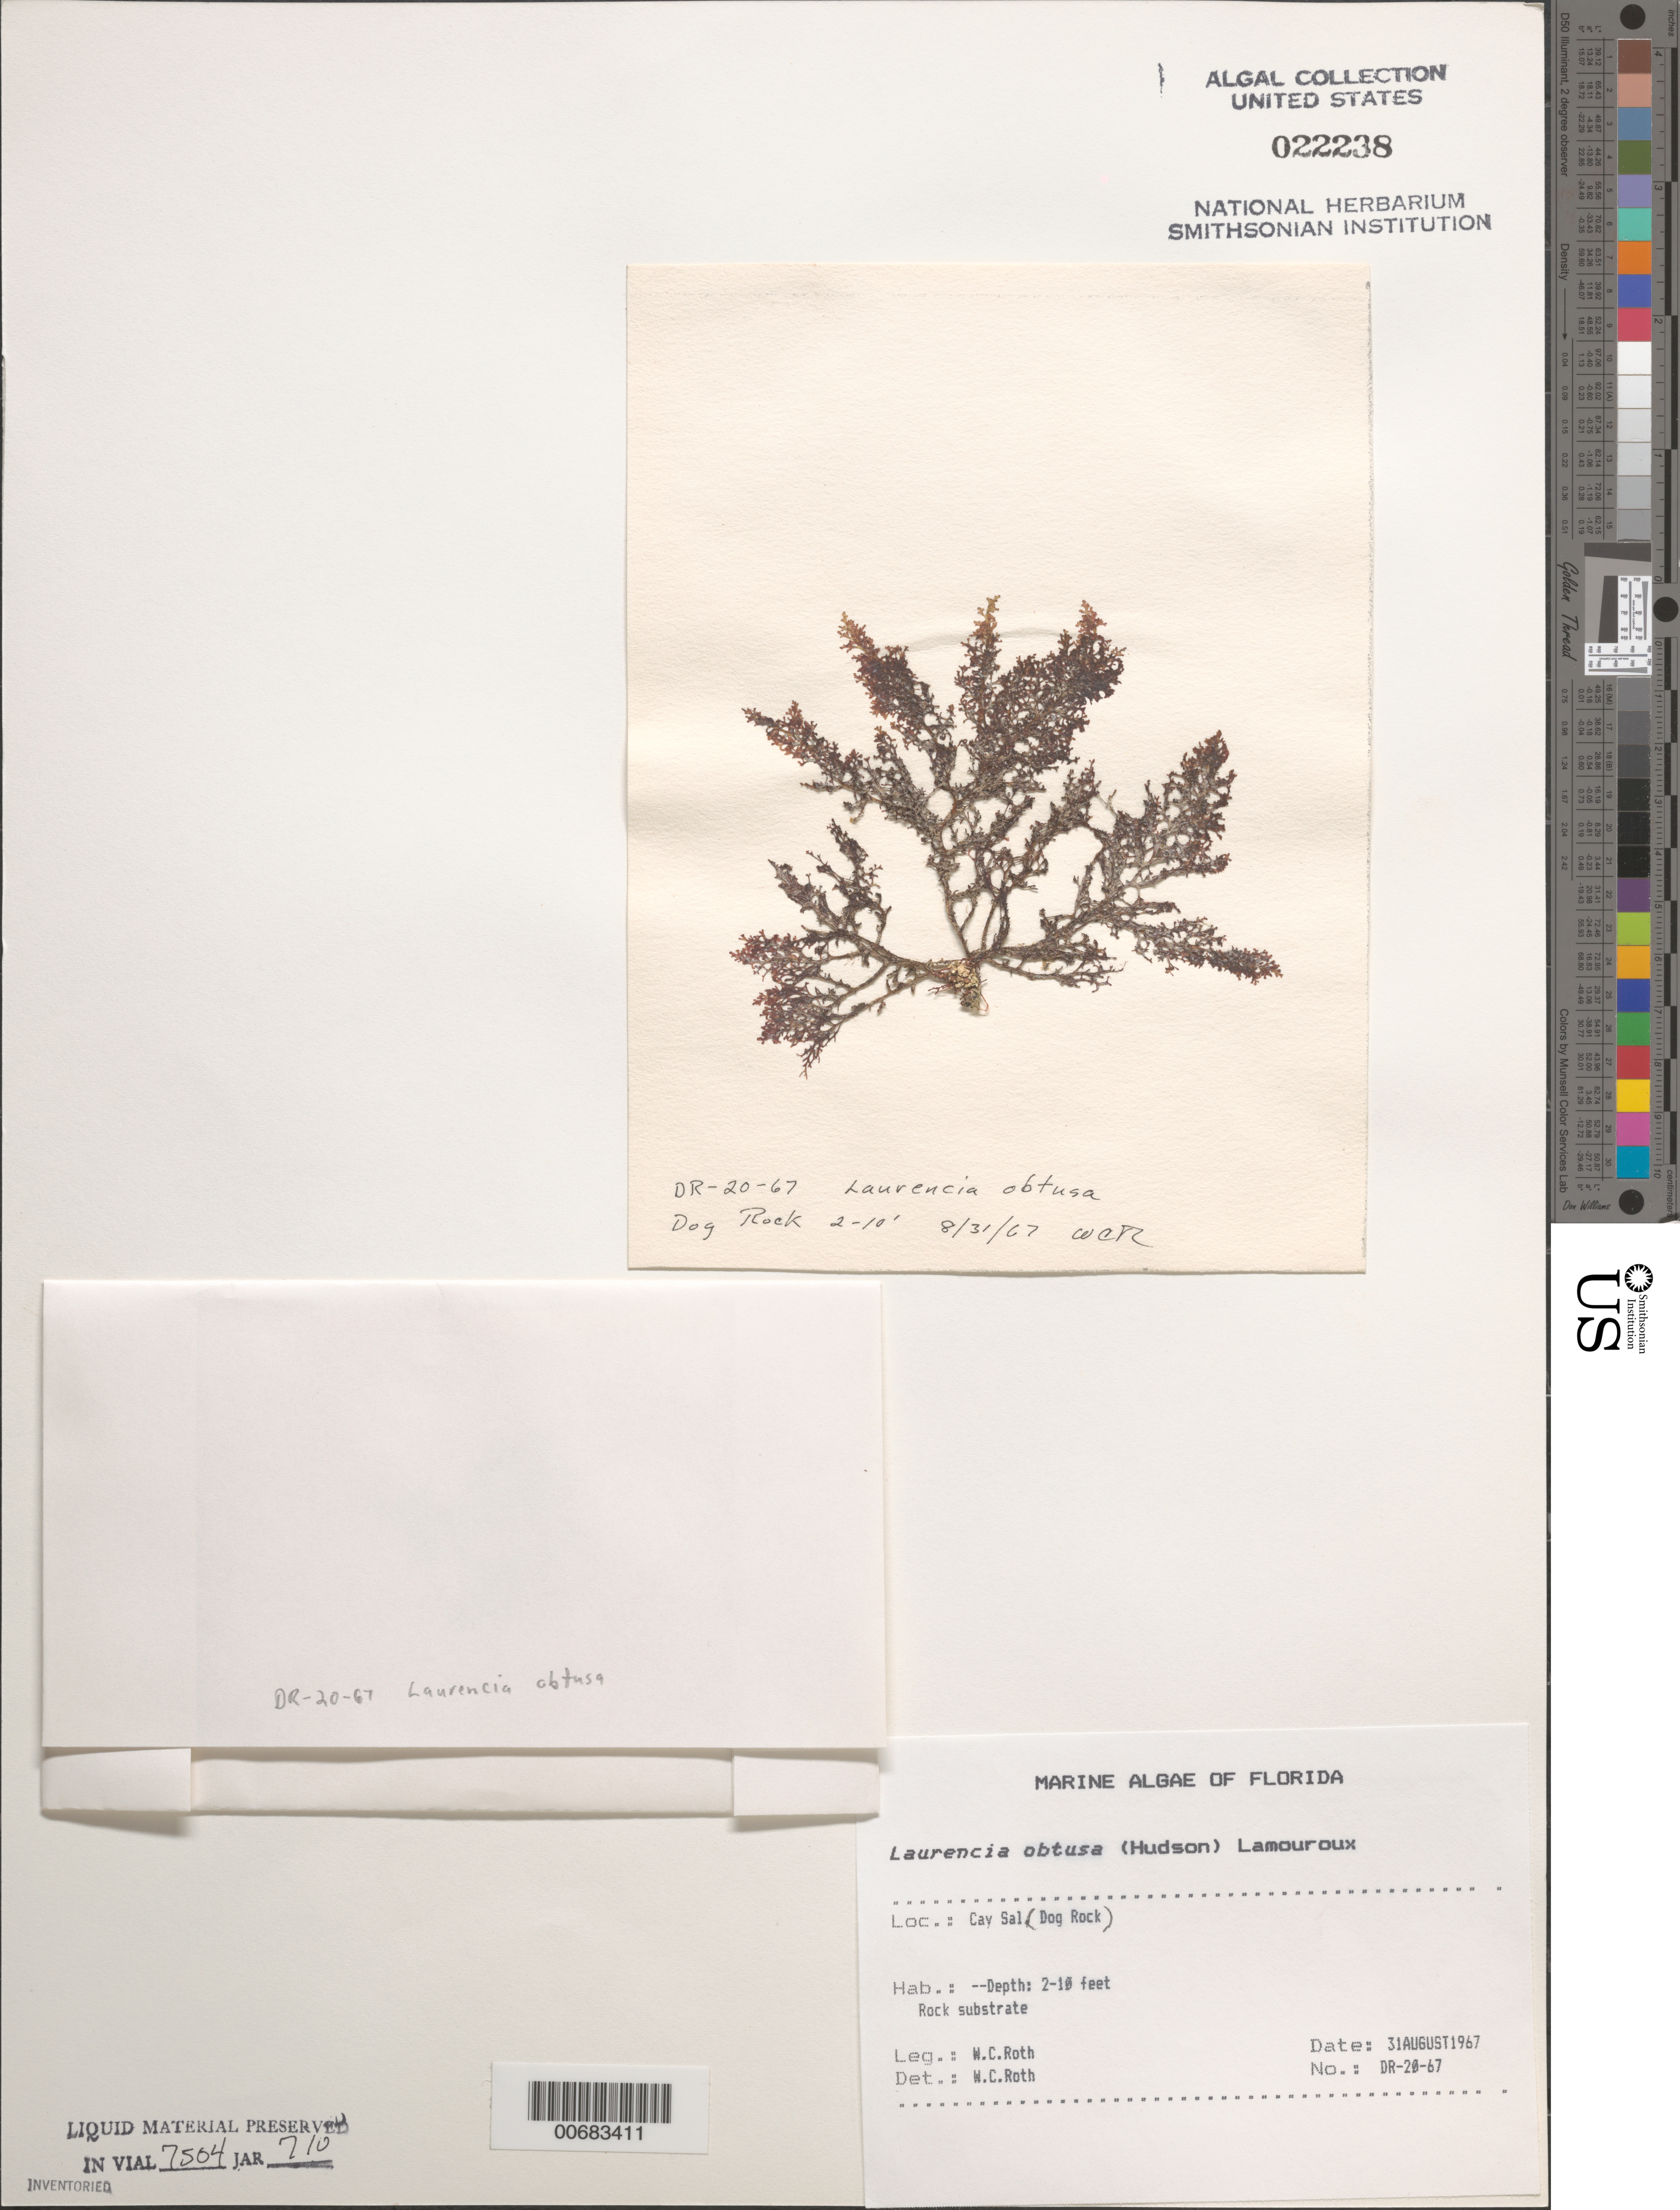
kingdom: Plantae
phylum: Rhodophyta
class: Florideophyceae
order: Ceramiales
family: Rhodomelaceae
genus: Laurencia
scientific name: Laurencia obtusa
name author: (Huds.) J.V.Lamouroux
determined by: Roth, W. C.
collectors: W. C. Roth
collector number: DR-20-67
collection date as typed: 31 Aug 1967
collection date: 1967-08-31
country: United States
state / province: Florida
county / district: Monroe County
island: Cay Sal (Dog Rock)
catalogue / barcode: US 22238